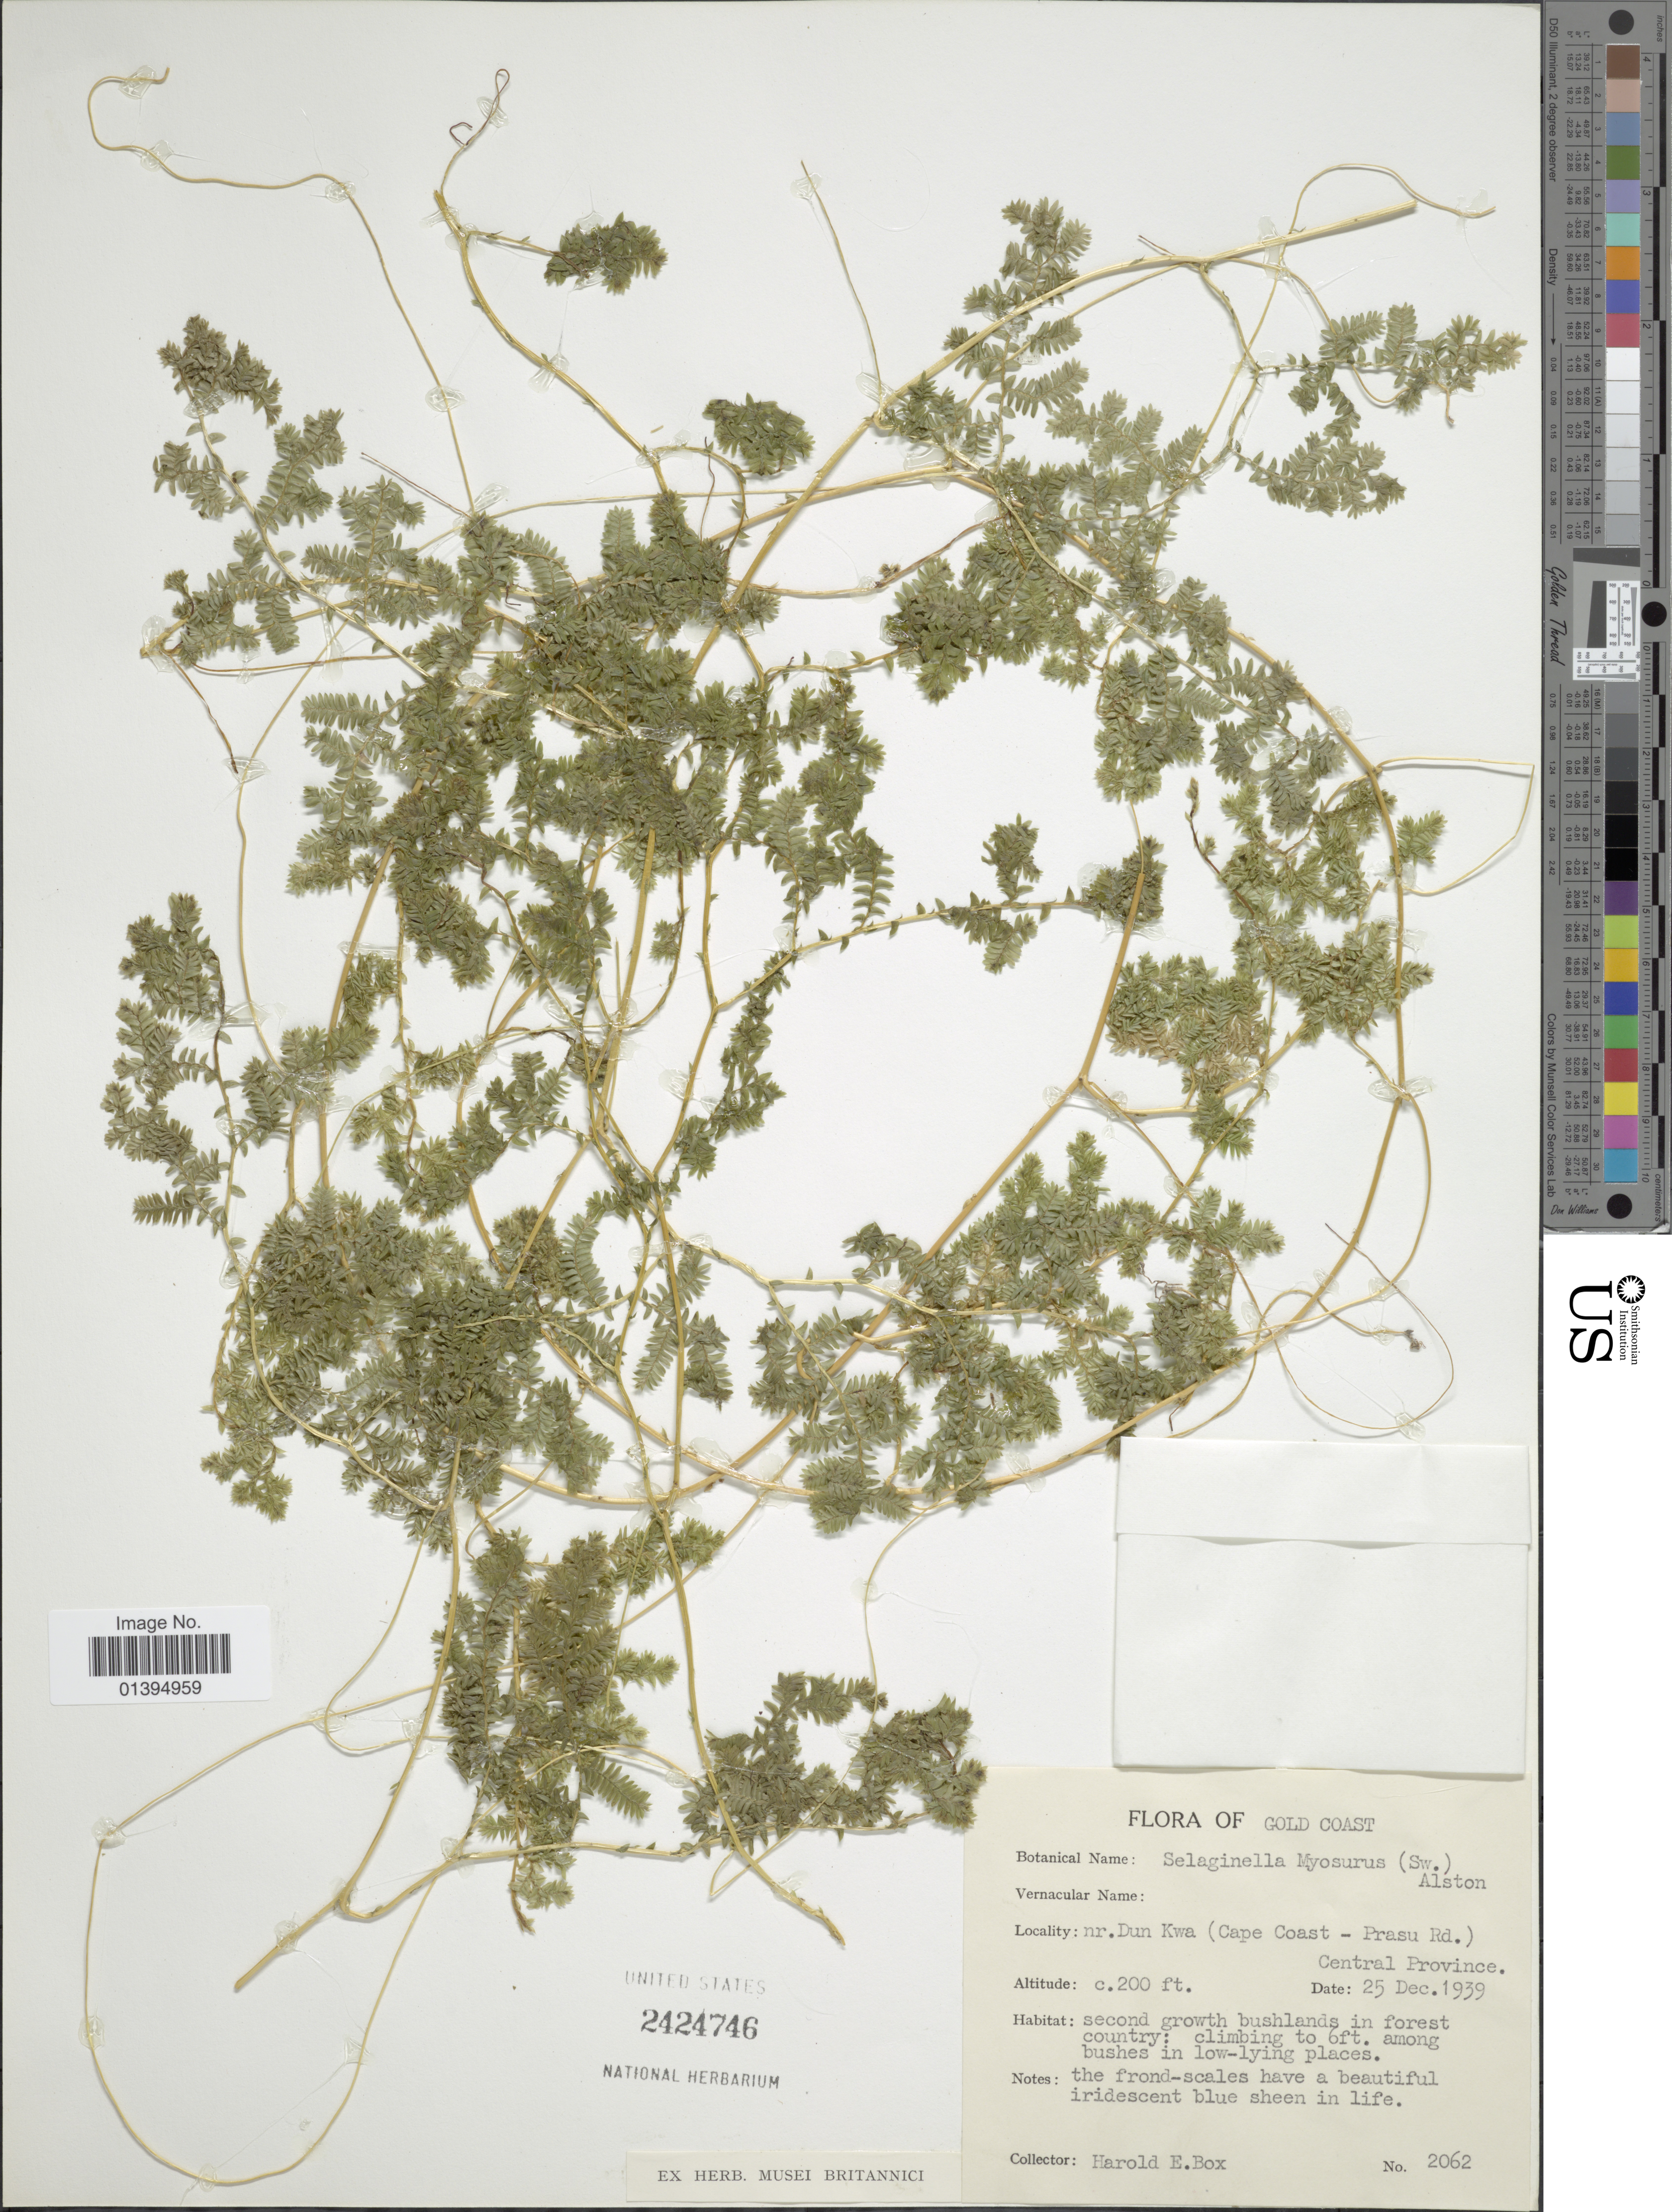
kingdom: Plantae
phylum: Tracheophyta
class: Lycopodiopsida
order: Selaginellales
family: Selaginellaceae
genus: Selaginella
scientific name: Selaginella myosurus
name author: (Sw.) Alston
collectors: H. E. Box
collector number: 2062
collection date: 1939-12-25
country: Ghana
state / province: Central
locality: Gold Coast, nr. Dun Kwa (Cape Coast - Prasu Rd.)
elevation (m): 61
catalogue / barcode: US 2424746